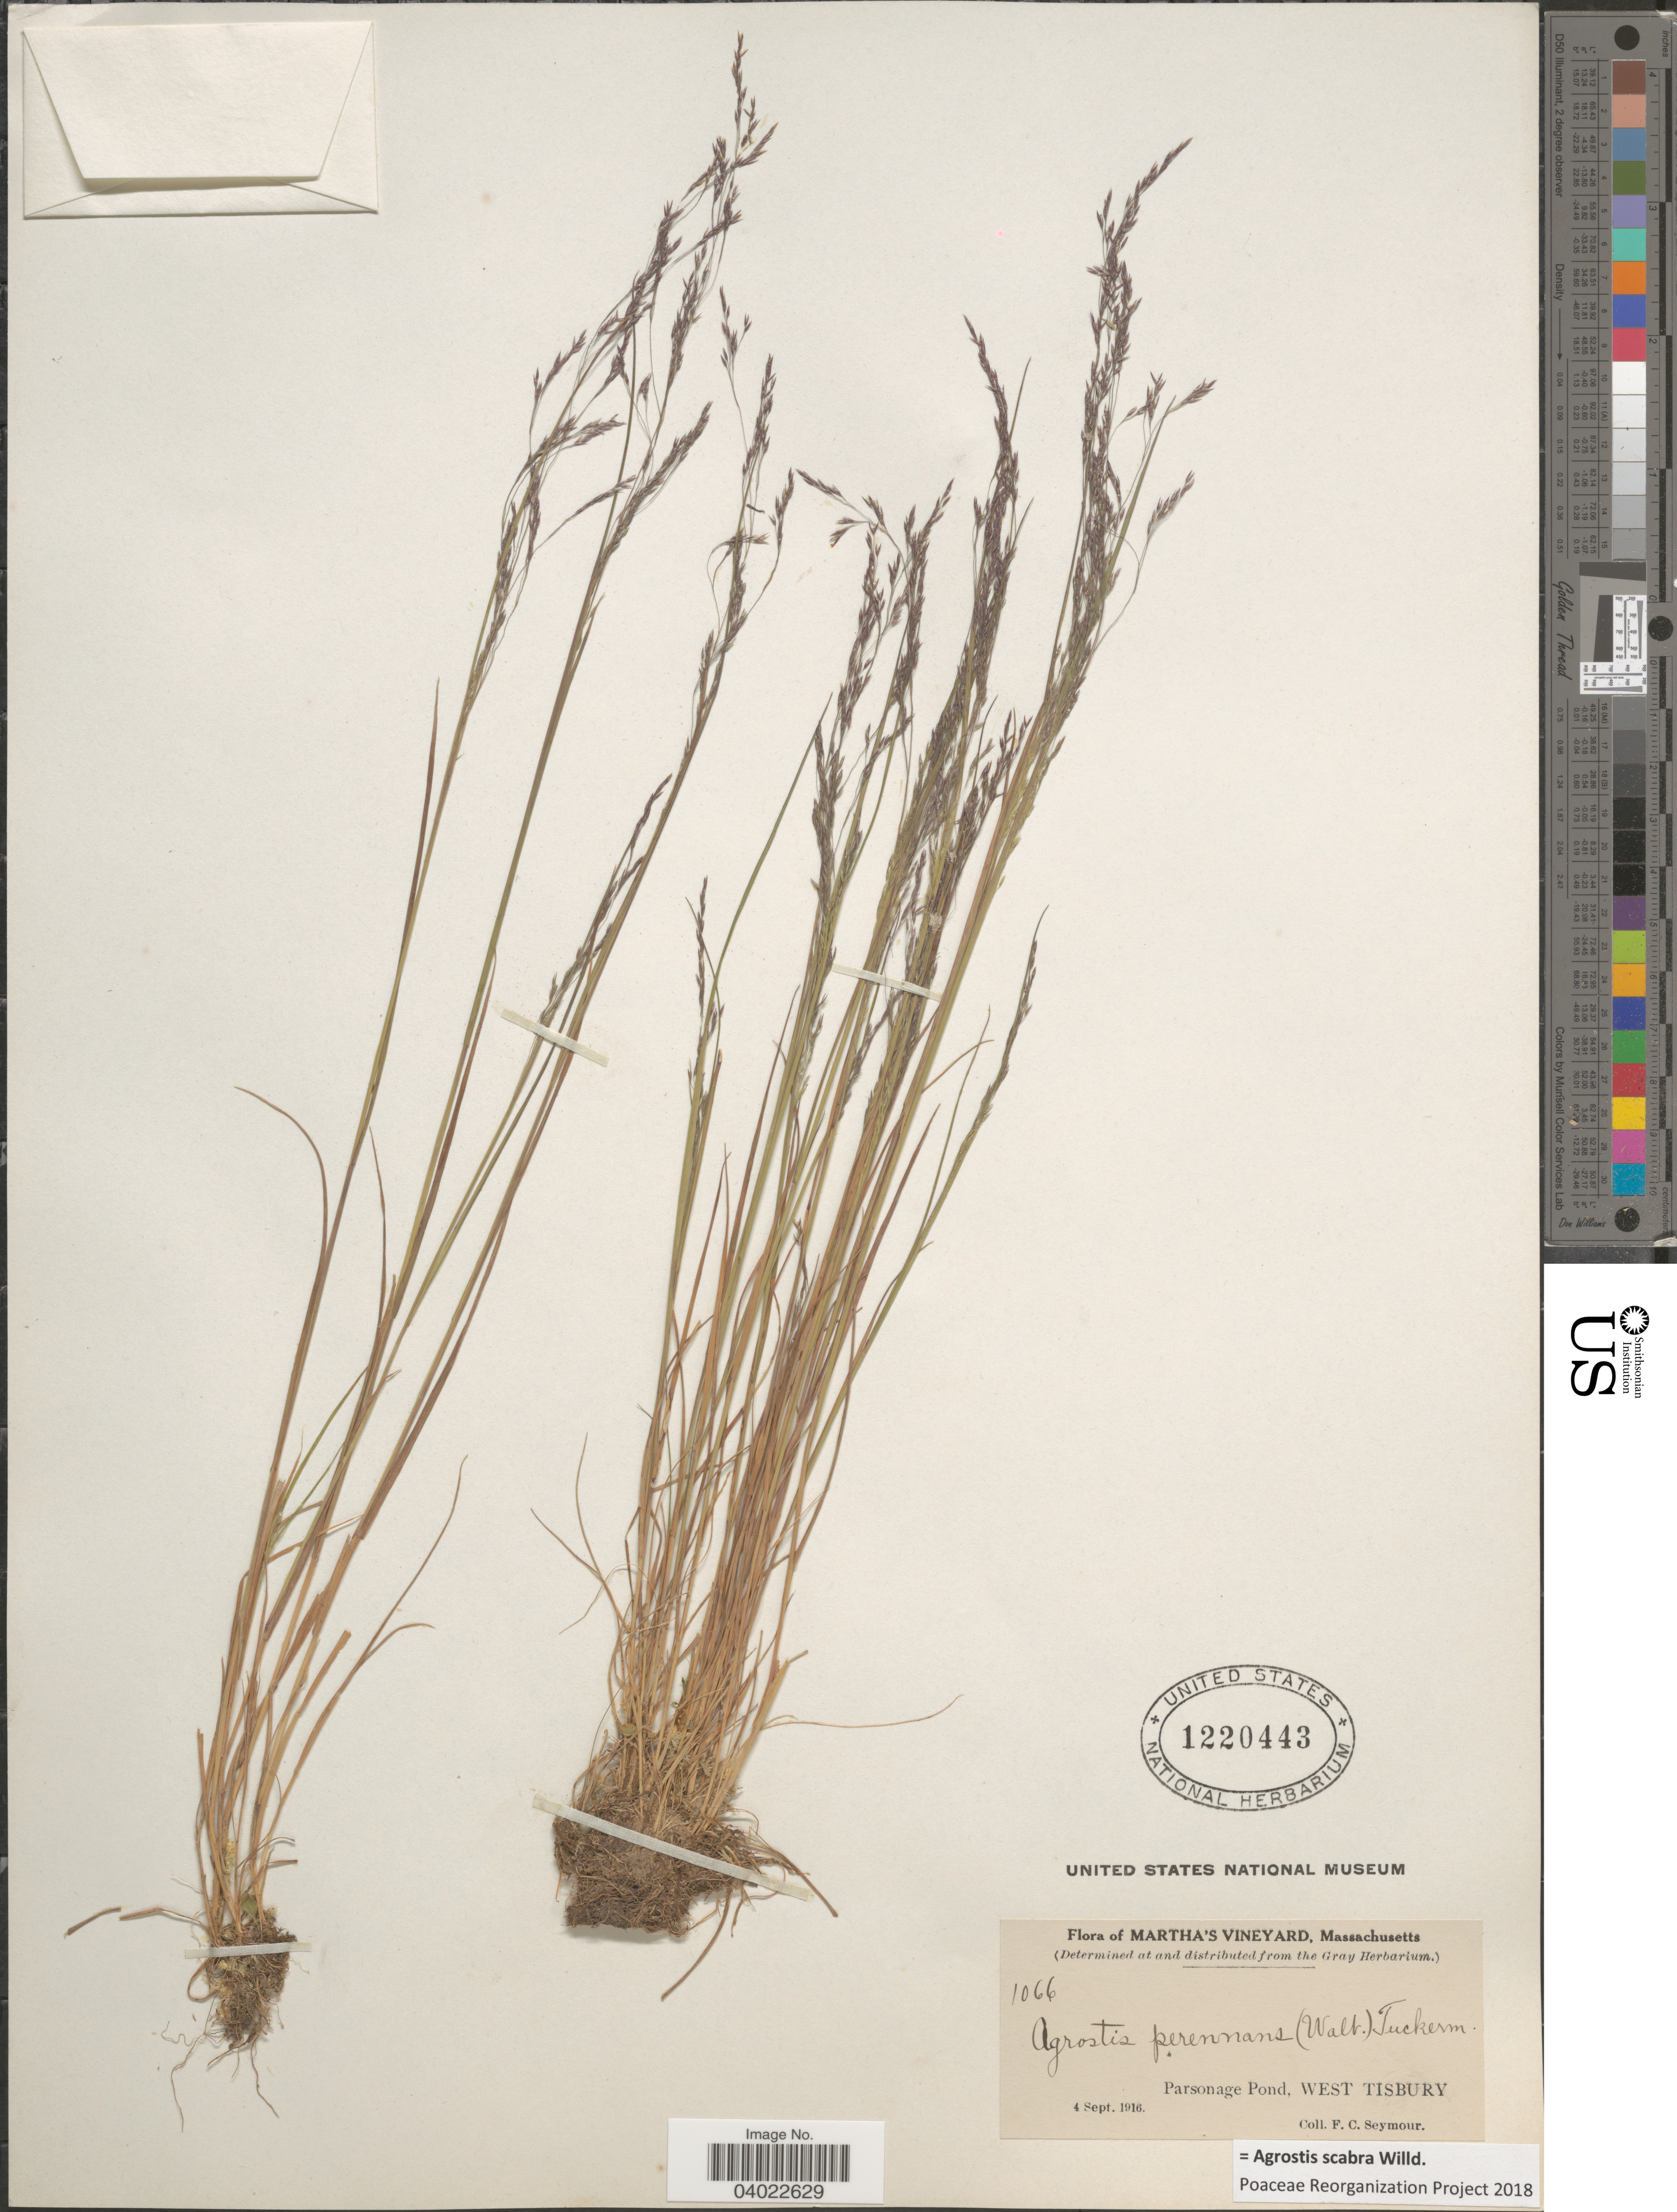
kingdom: Plantae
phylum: Tracheophyta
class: Liliopsida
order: Poales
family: Poaceae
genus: Agrostis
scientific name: Agrostis scabra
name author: Willd.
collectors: F. C. Seymour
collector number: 1066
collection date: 1916-09-04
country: United States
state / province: Massachusetts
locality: Martha's Vineyard. Parsonage Pond, West Tisbury.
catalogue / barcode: US 1220443